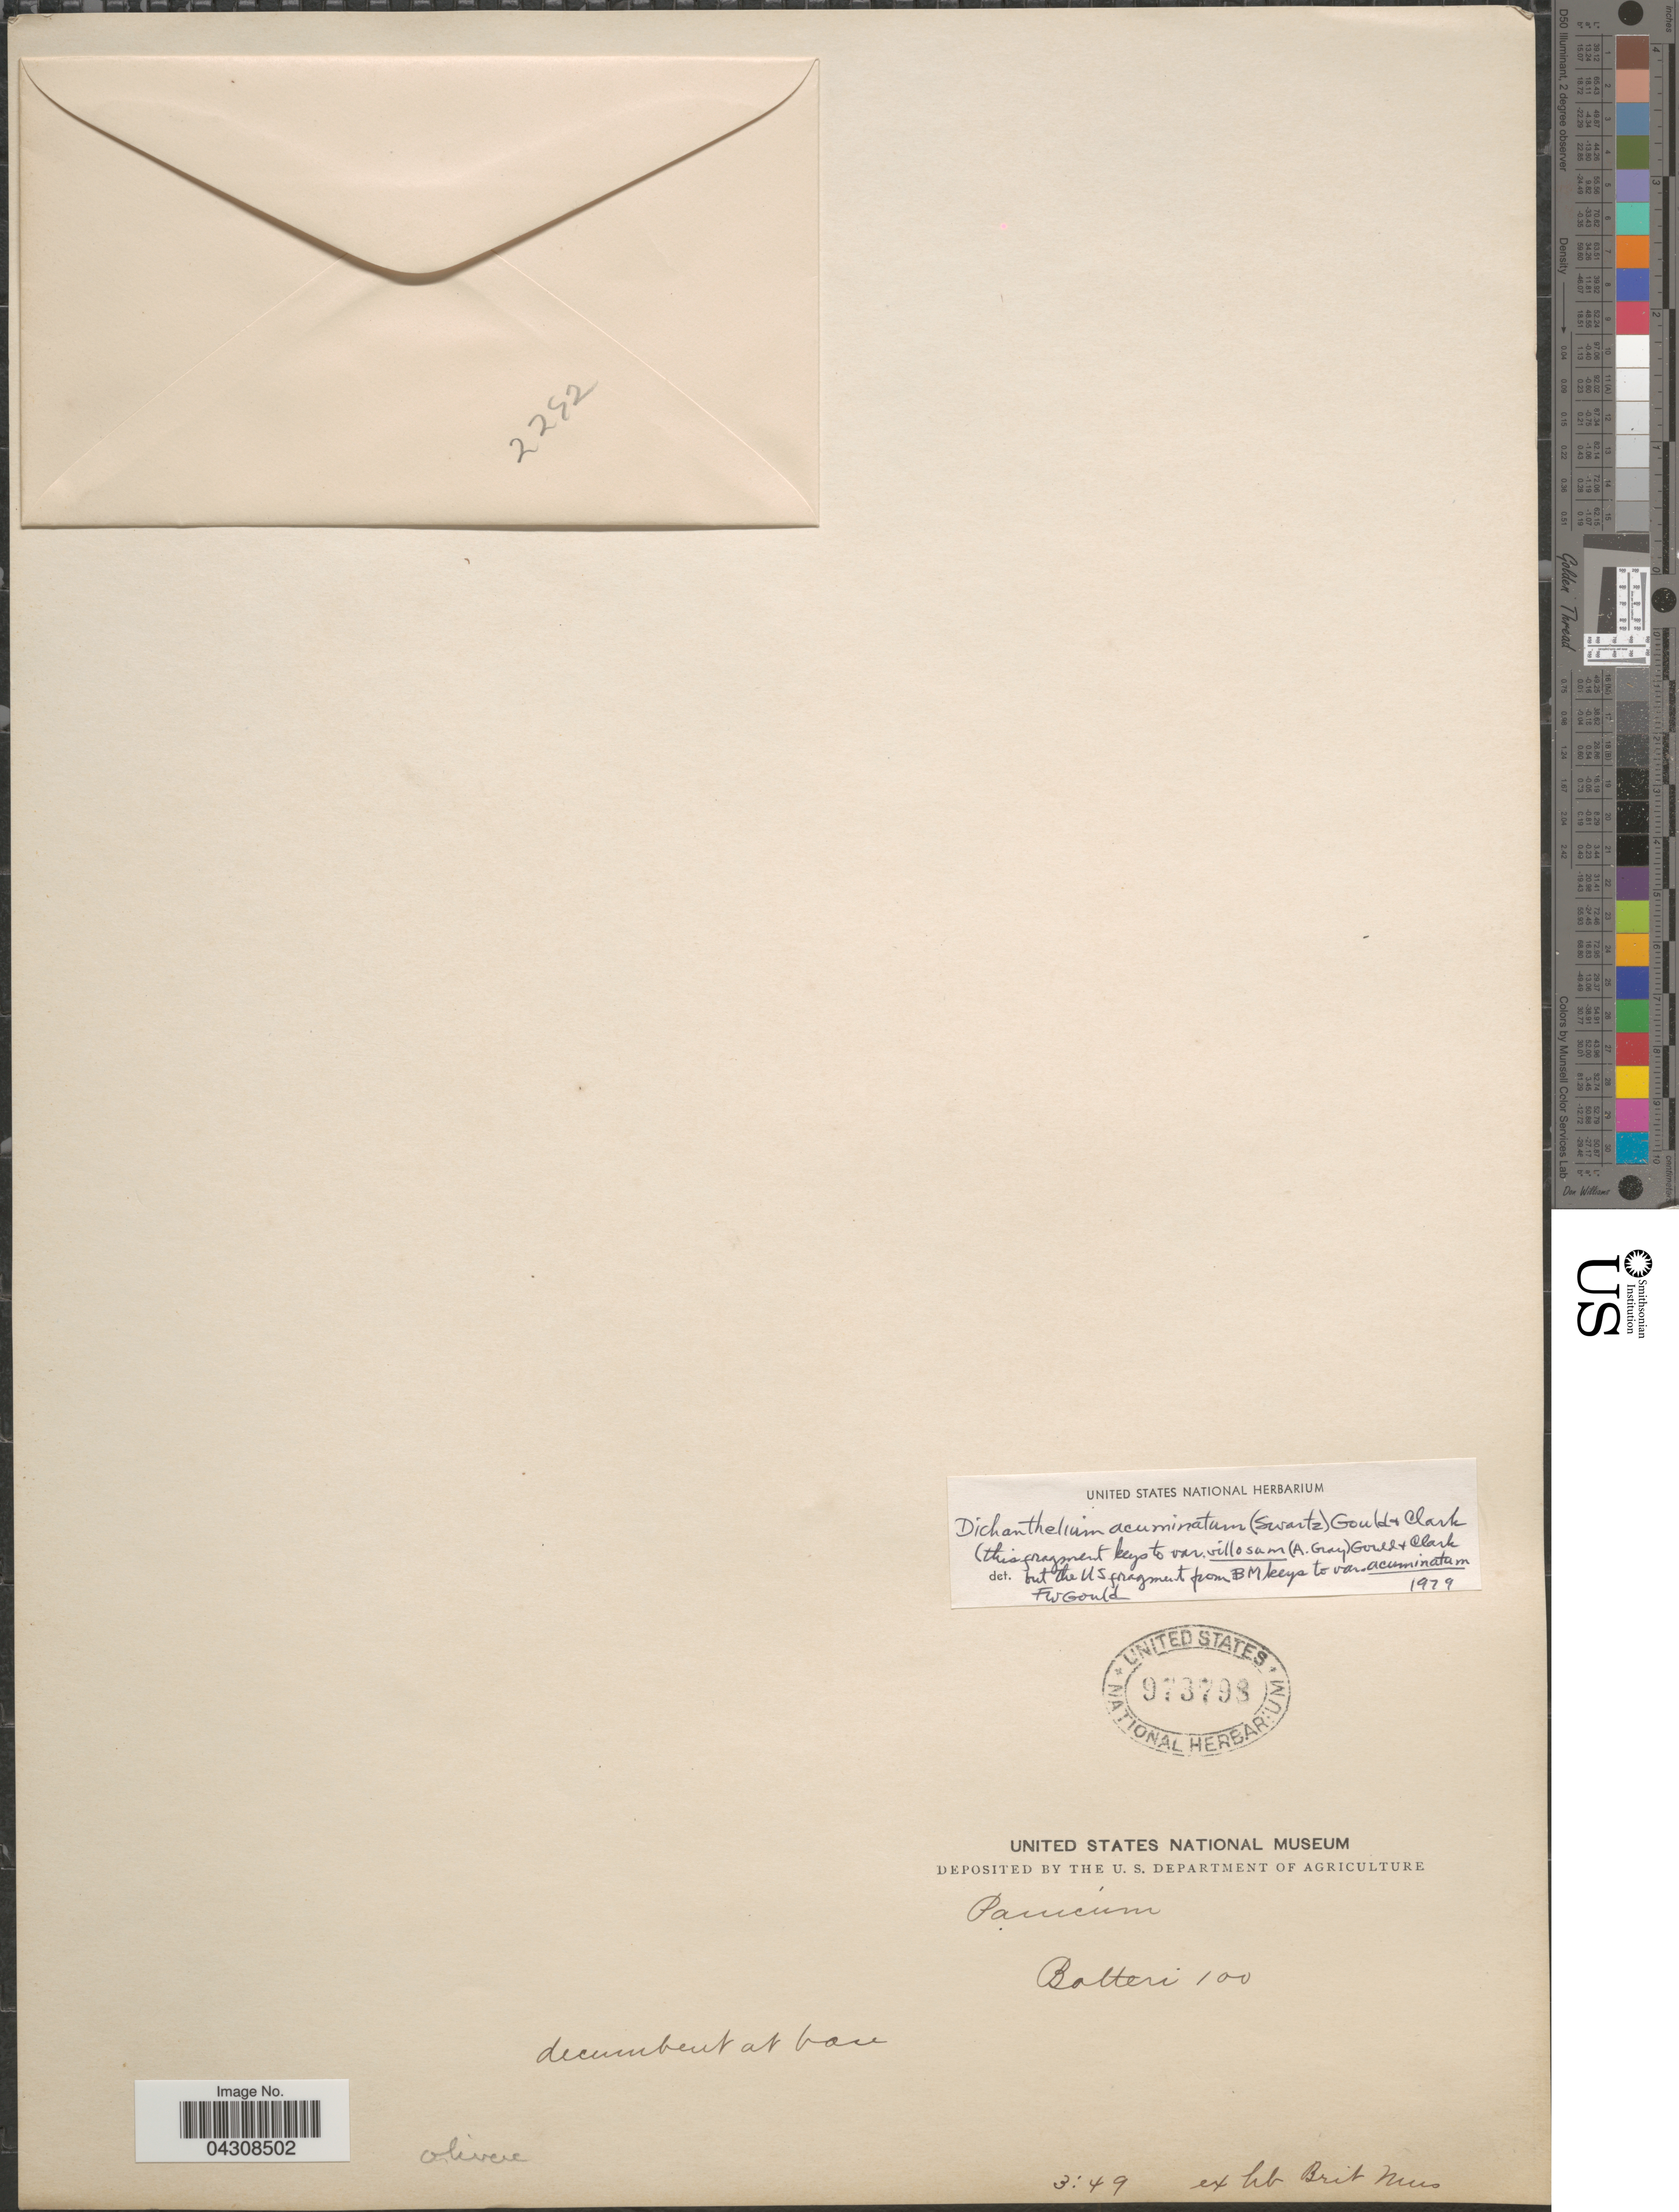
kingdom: Plantae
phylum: Tracheophyta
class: Liliopsida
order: Poales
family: Poaceae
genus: Dichanthelium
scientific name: Dichanthelium acuminatum var. acuminatum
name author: (Sw.) Gould & C.A. Clark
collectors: -. Botteri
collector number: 100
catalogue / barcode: US 973798